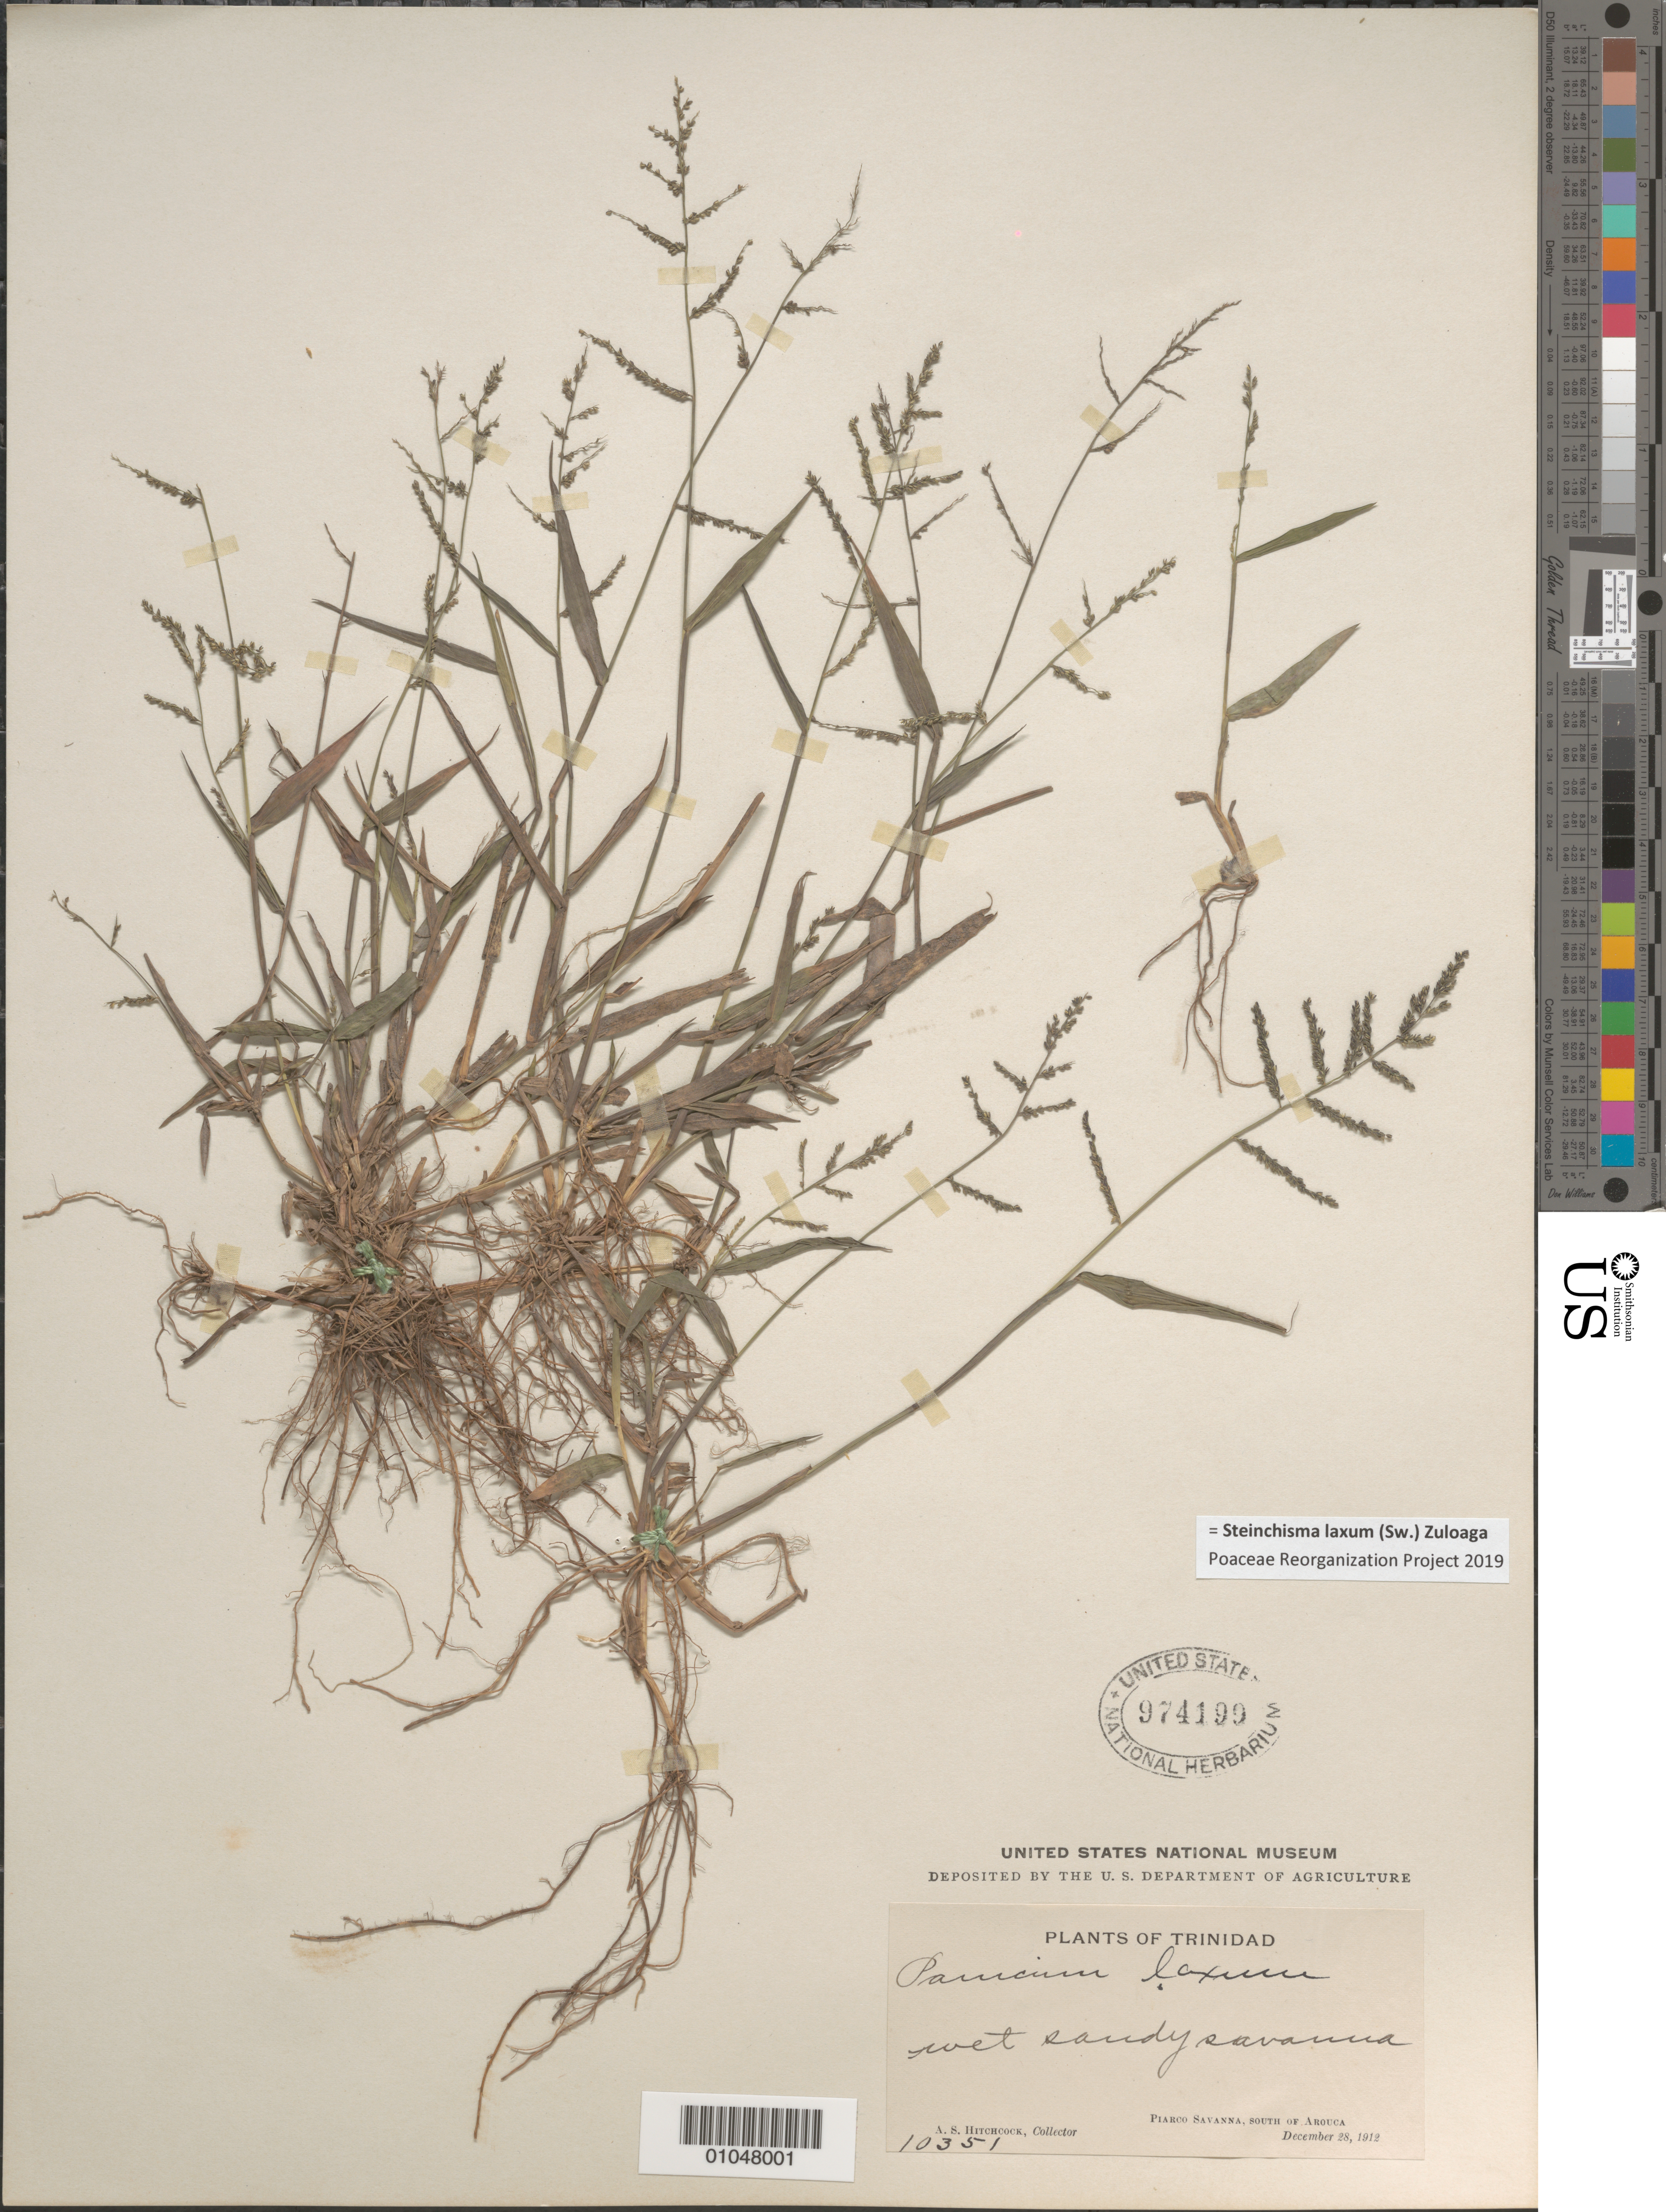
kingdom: Plantae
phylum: Tracheophyta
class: Liliopsida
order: Poales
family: Poaceae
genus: Panicum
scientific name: Panicum laxum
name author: Sw.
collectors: A. S. Hitchcock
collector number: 10351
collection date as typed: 28 Dec 1912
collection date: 1912-12-28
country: Trinidad and Tobago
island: Trinidad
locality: Piarco Savanna, S of Arouca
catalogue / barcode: US 974199